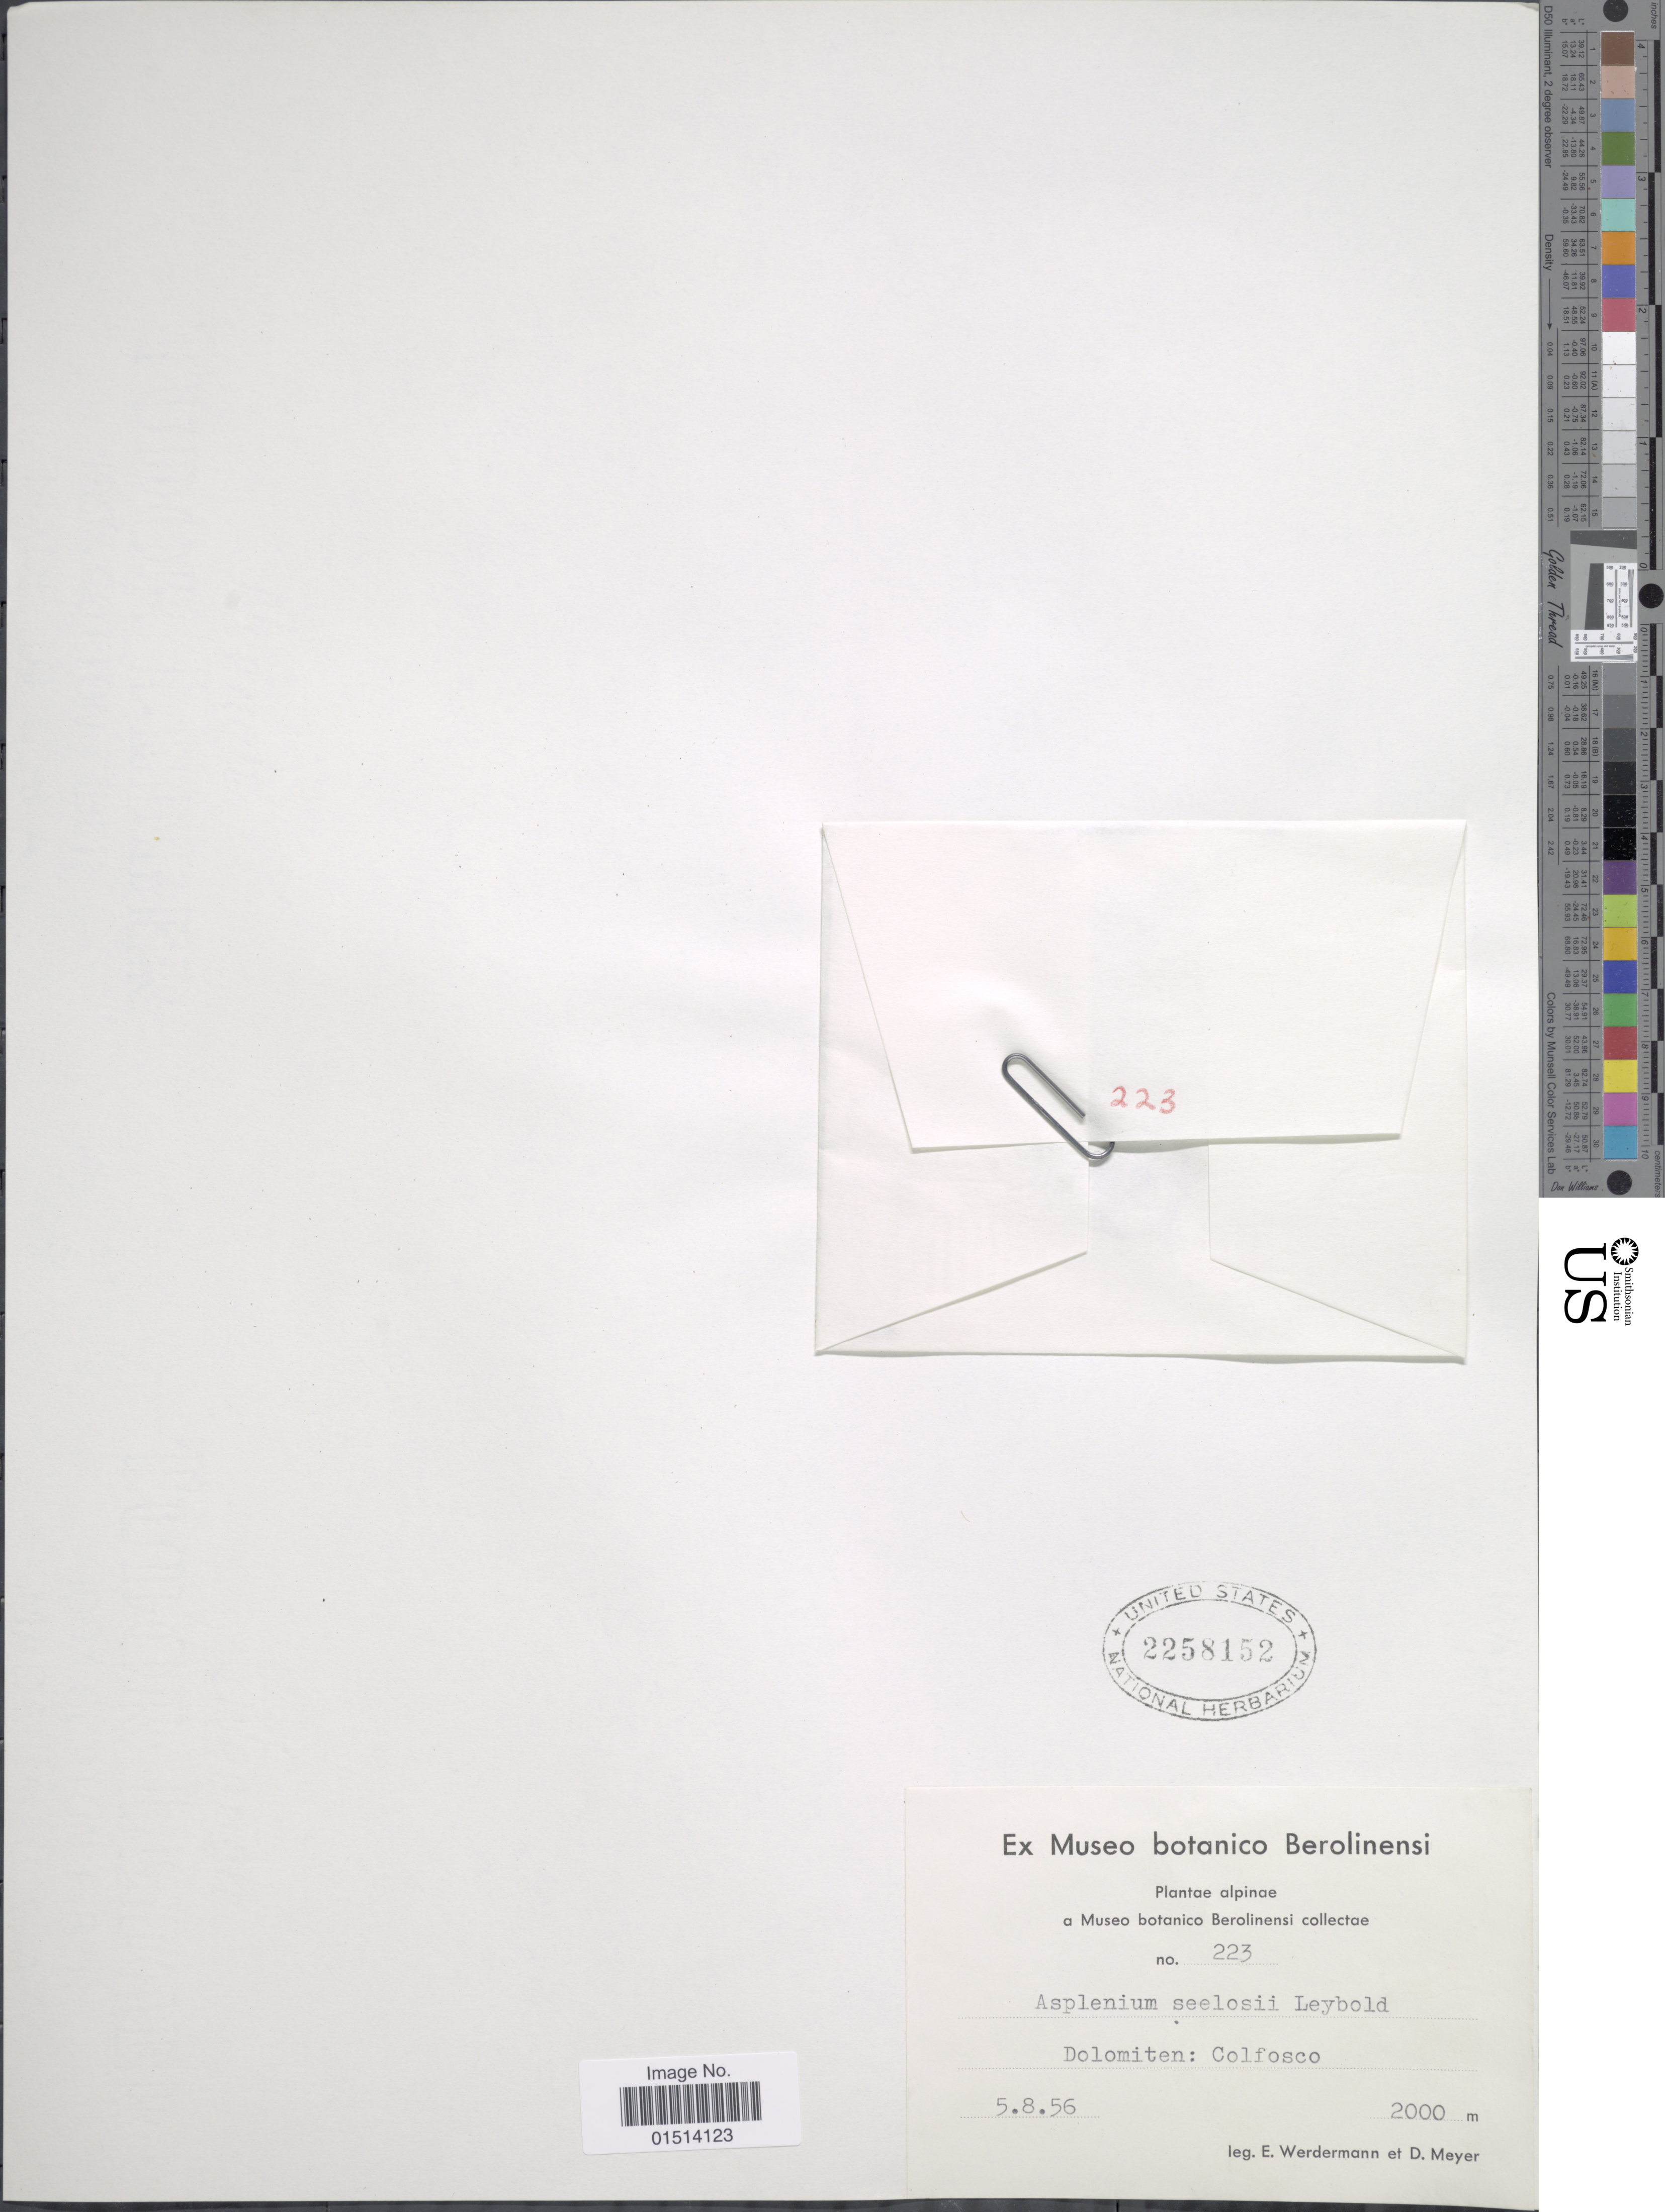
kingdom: Plantae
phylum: Tracheophyta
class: Polypodiopsida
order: Polypodiales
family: Aspleniaceae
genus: Asplenium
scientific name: Asplenium seelosii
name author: Leyb.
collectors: E. Werdermann & D. Meyer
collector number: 223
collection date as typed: Transcribed d/m/y: 5/8/56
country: Italy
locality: Alpinae, Dolomiten: Colfosco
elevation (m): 2000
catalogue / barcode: US 2258152